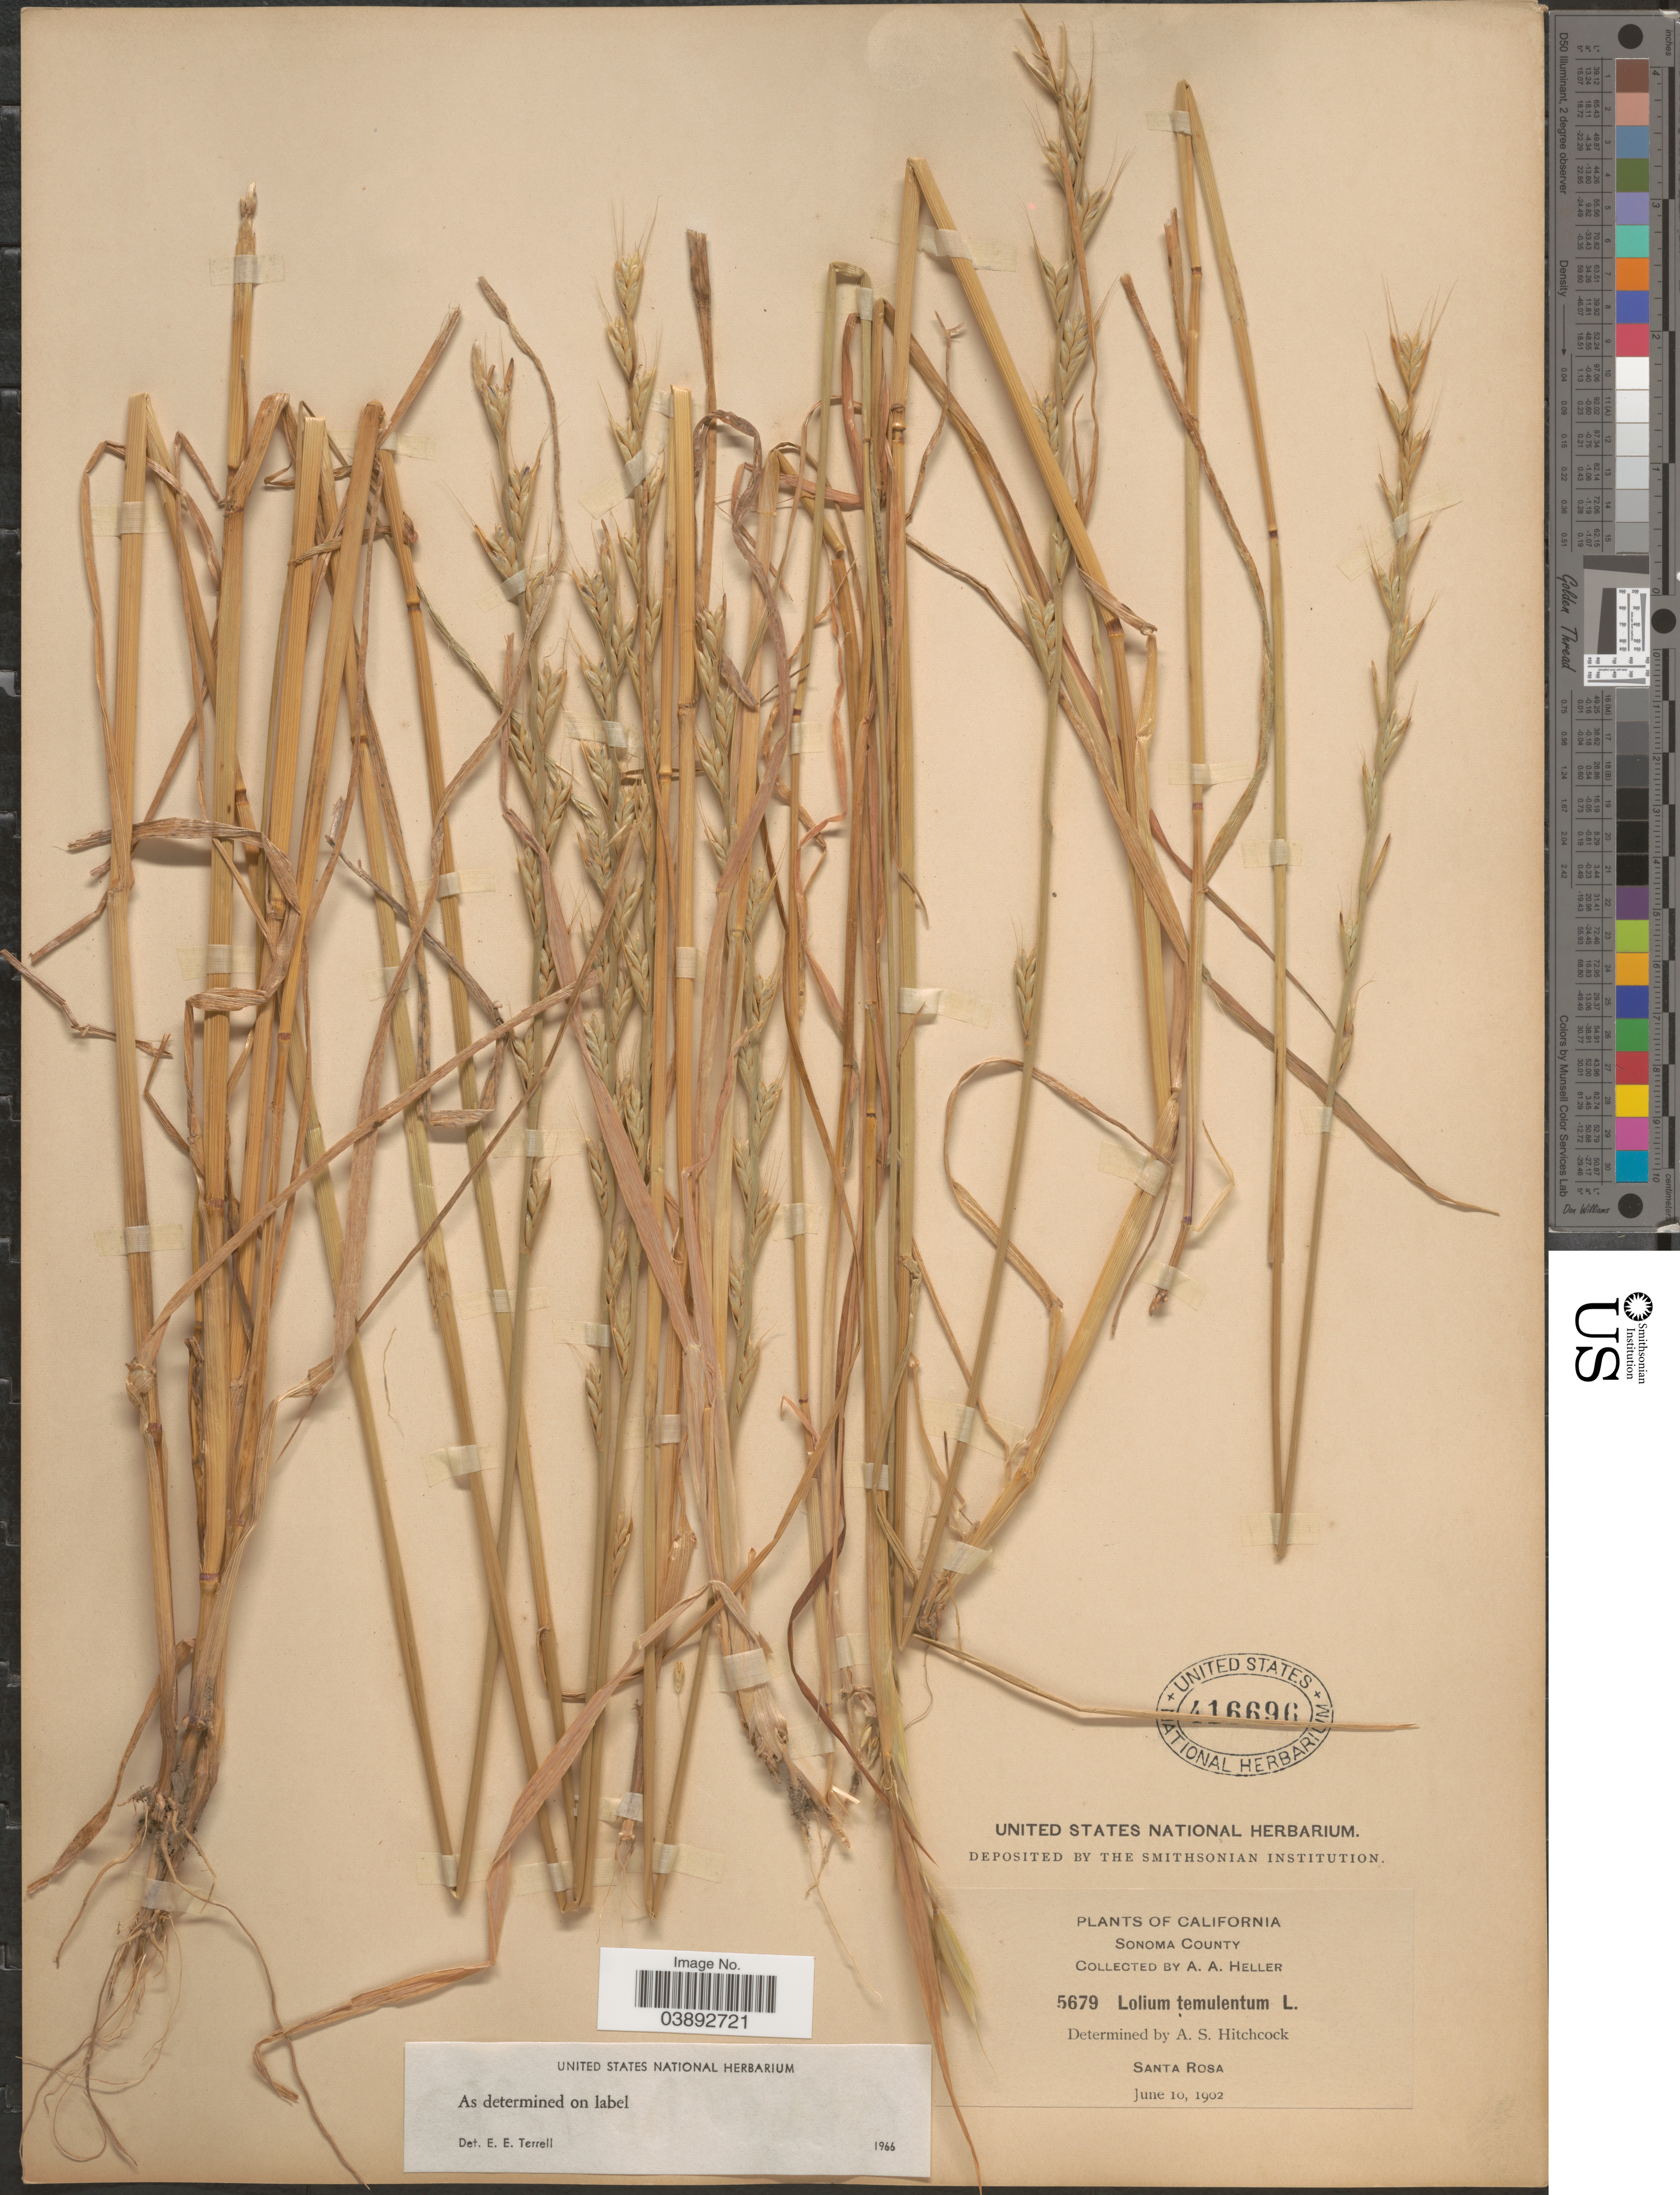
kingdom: Plantae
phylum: Tracheophyta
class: Liliopsida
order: Poales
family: Poaceae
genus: Lolium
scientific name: Lolium temulentum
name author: L.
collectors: A. A. Heller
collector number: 5679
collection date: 1902-06-10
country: United States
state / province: California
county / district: Sonoma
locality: Sonoma County. Santa Rosa.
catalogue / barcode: US 416696